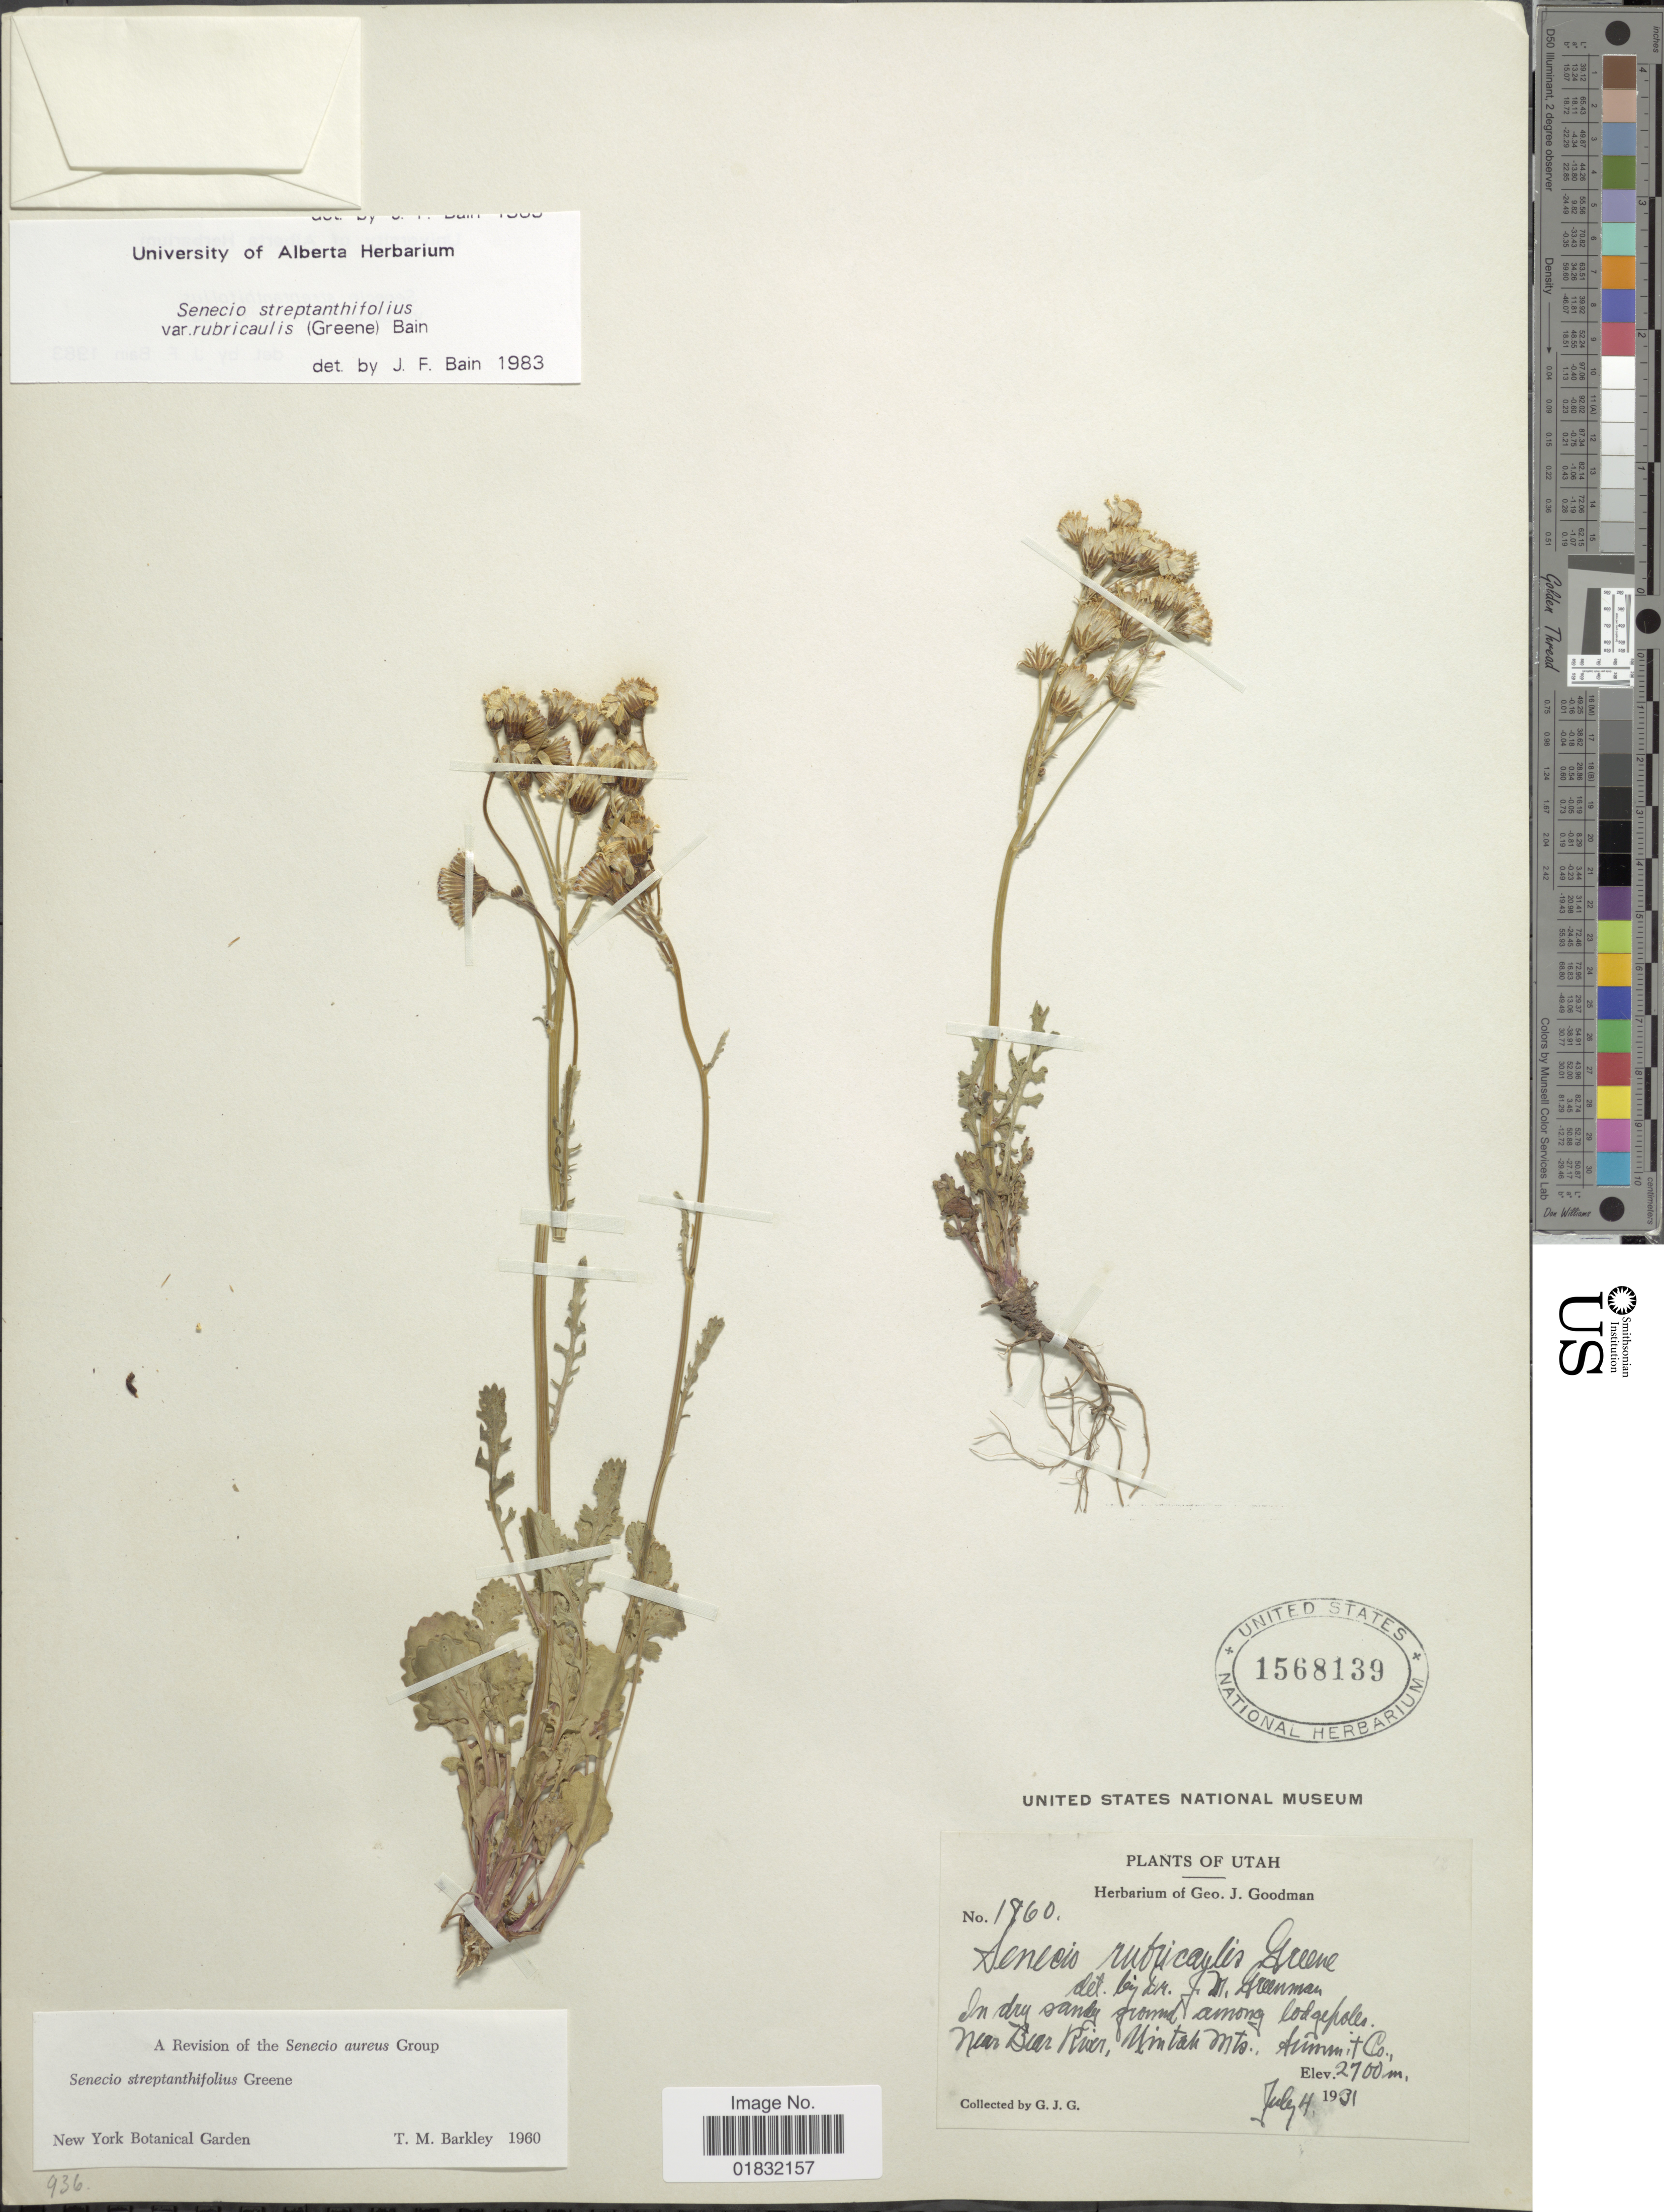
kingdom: Plantae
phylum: Tracheophyta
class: Magnoliopsida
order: Asterales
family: Asteraceae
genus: Packera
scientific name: Packera streptanthifolia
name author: (Greene) W.A. Weber & Á. Löve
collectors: G. J. Goodman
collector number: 1860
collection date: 1931-07-04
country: United States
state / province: Utah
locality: In dry sandy ground among lodgepoles, near Bear River, Uintah Mts., Summit Co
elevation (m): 2700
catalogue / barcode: US 1568139